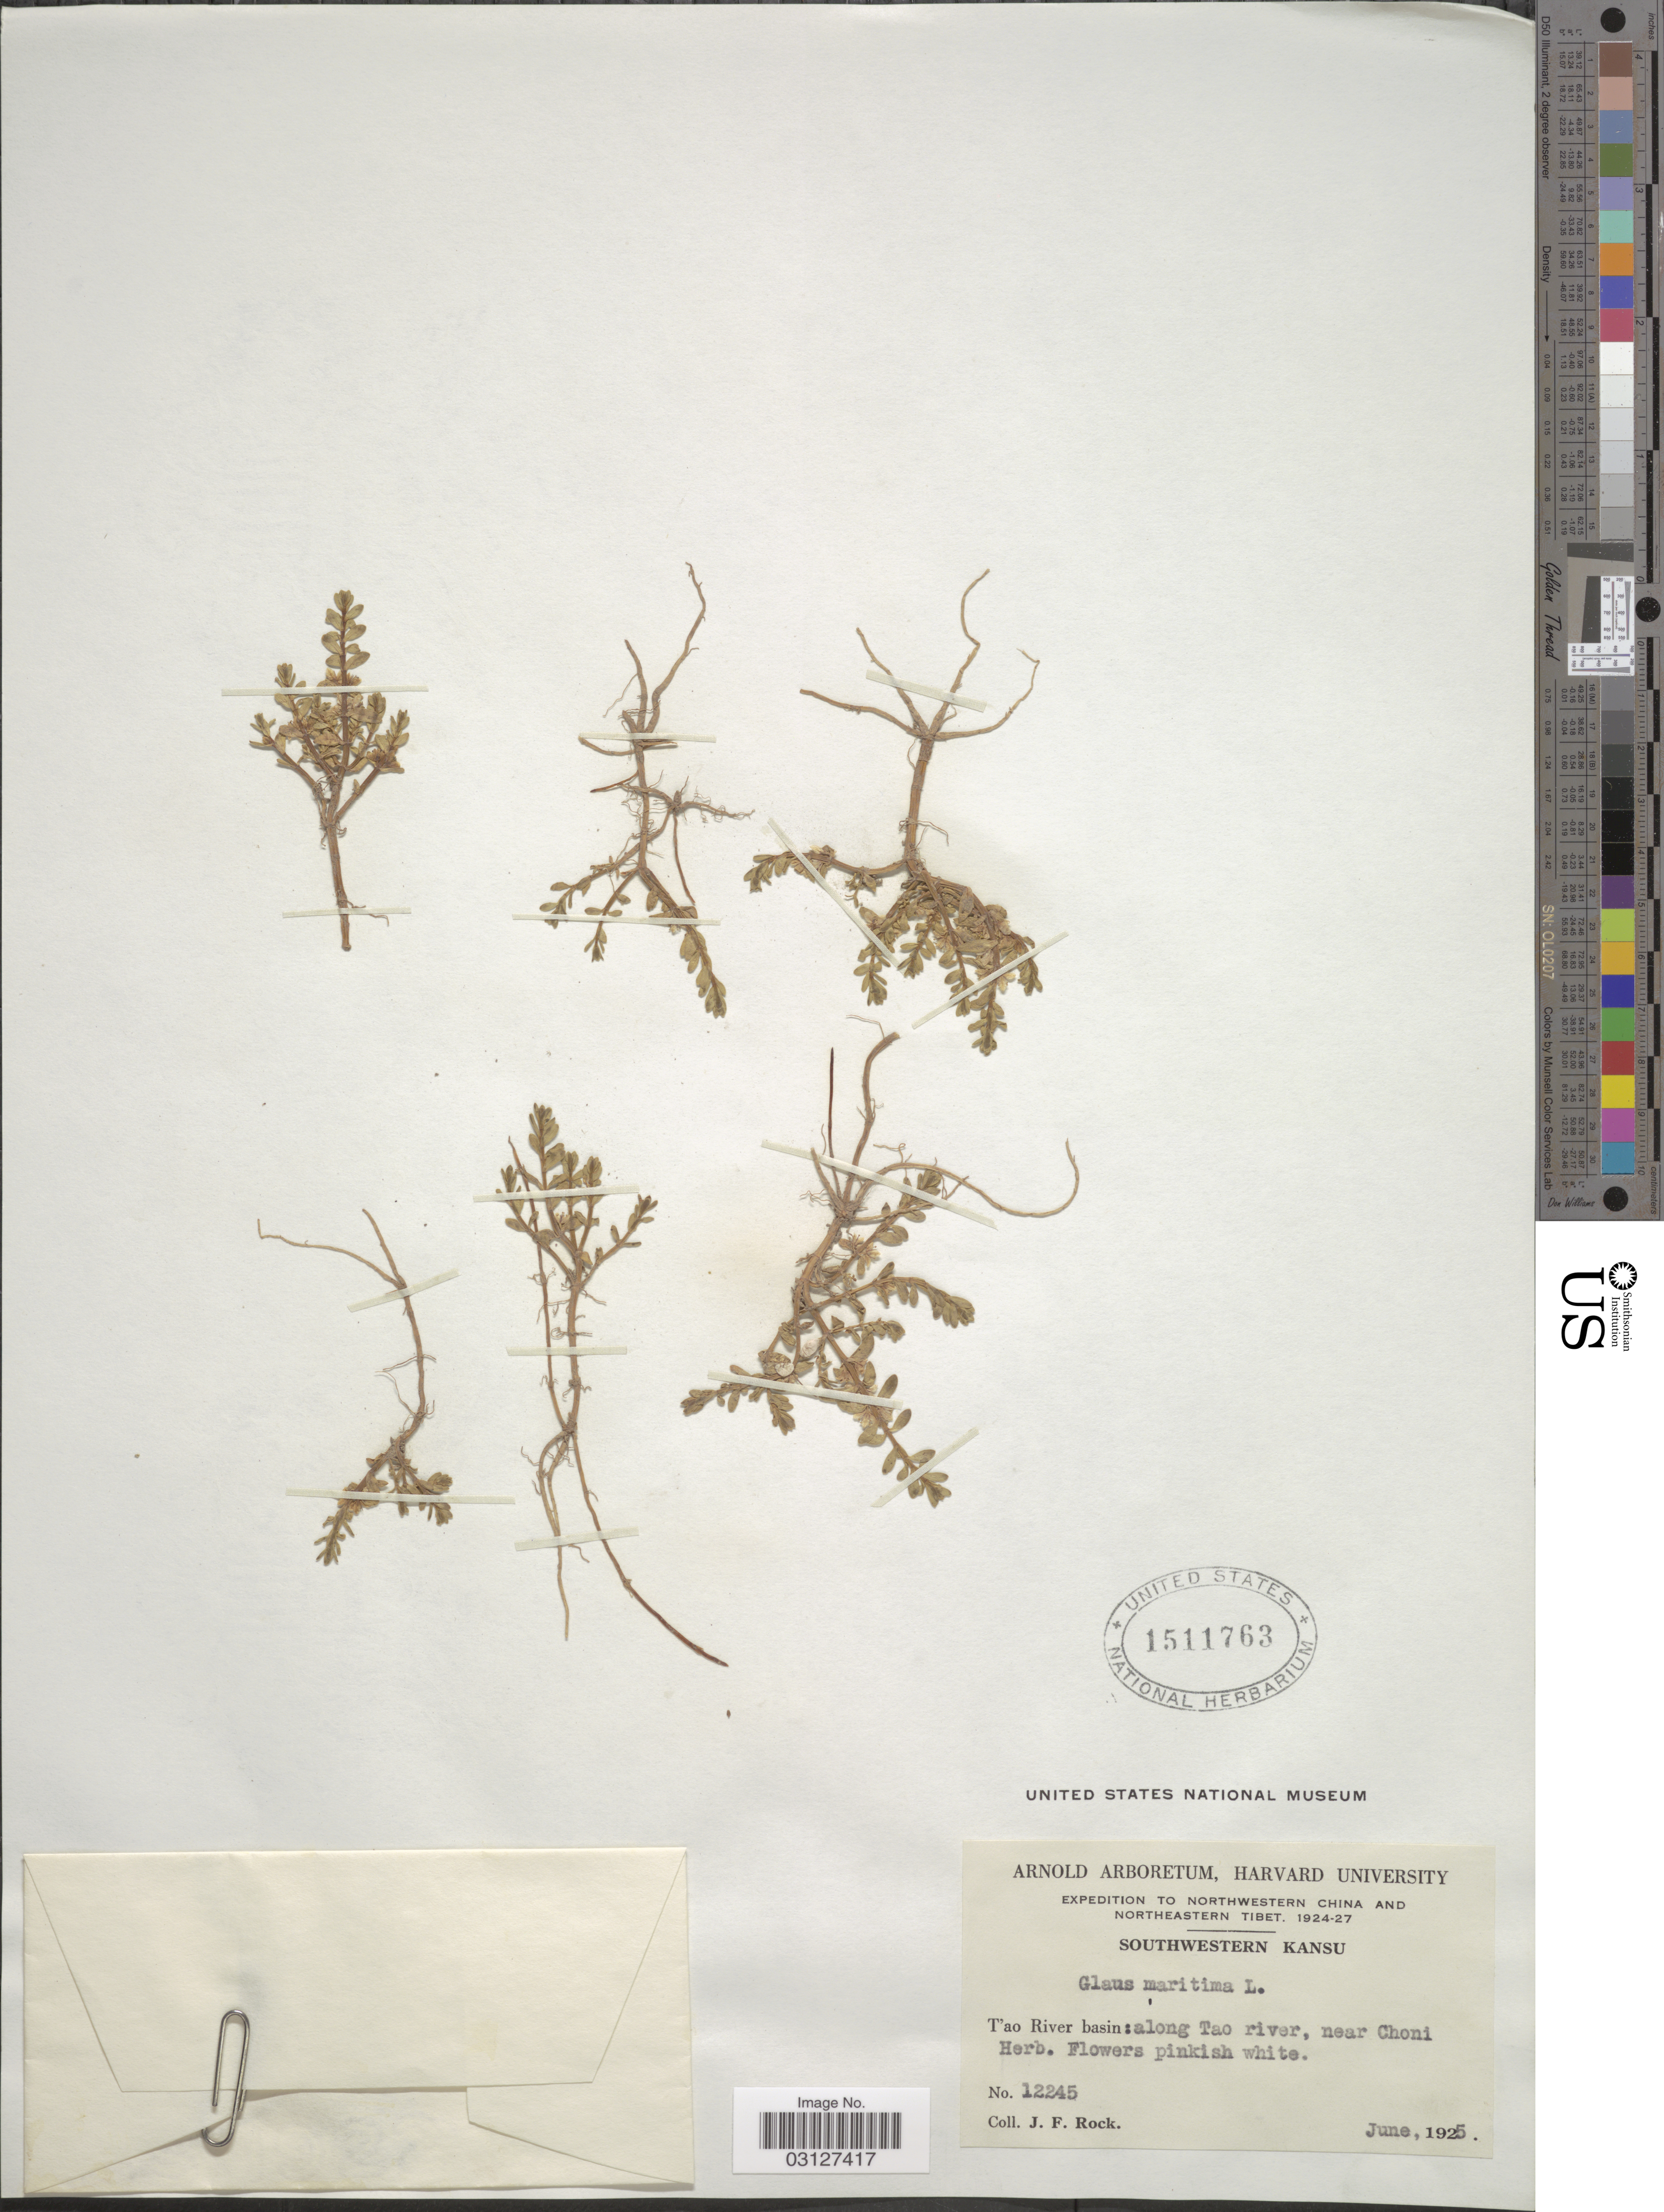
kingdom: Plantae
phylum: Tracheophyta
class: Magnoliopsida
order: Ericales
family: Primulaceae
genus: Glaux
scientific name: Glaux maritima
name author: L.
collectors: J. Rock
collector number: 12245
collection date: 1925-06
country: China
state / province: Gansu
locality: Northwestern China and Northeastern Tibet. Southwestern Kansu. T'ao River basin: along Tao river, near Choni.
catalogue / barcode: US 1511763